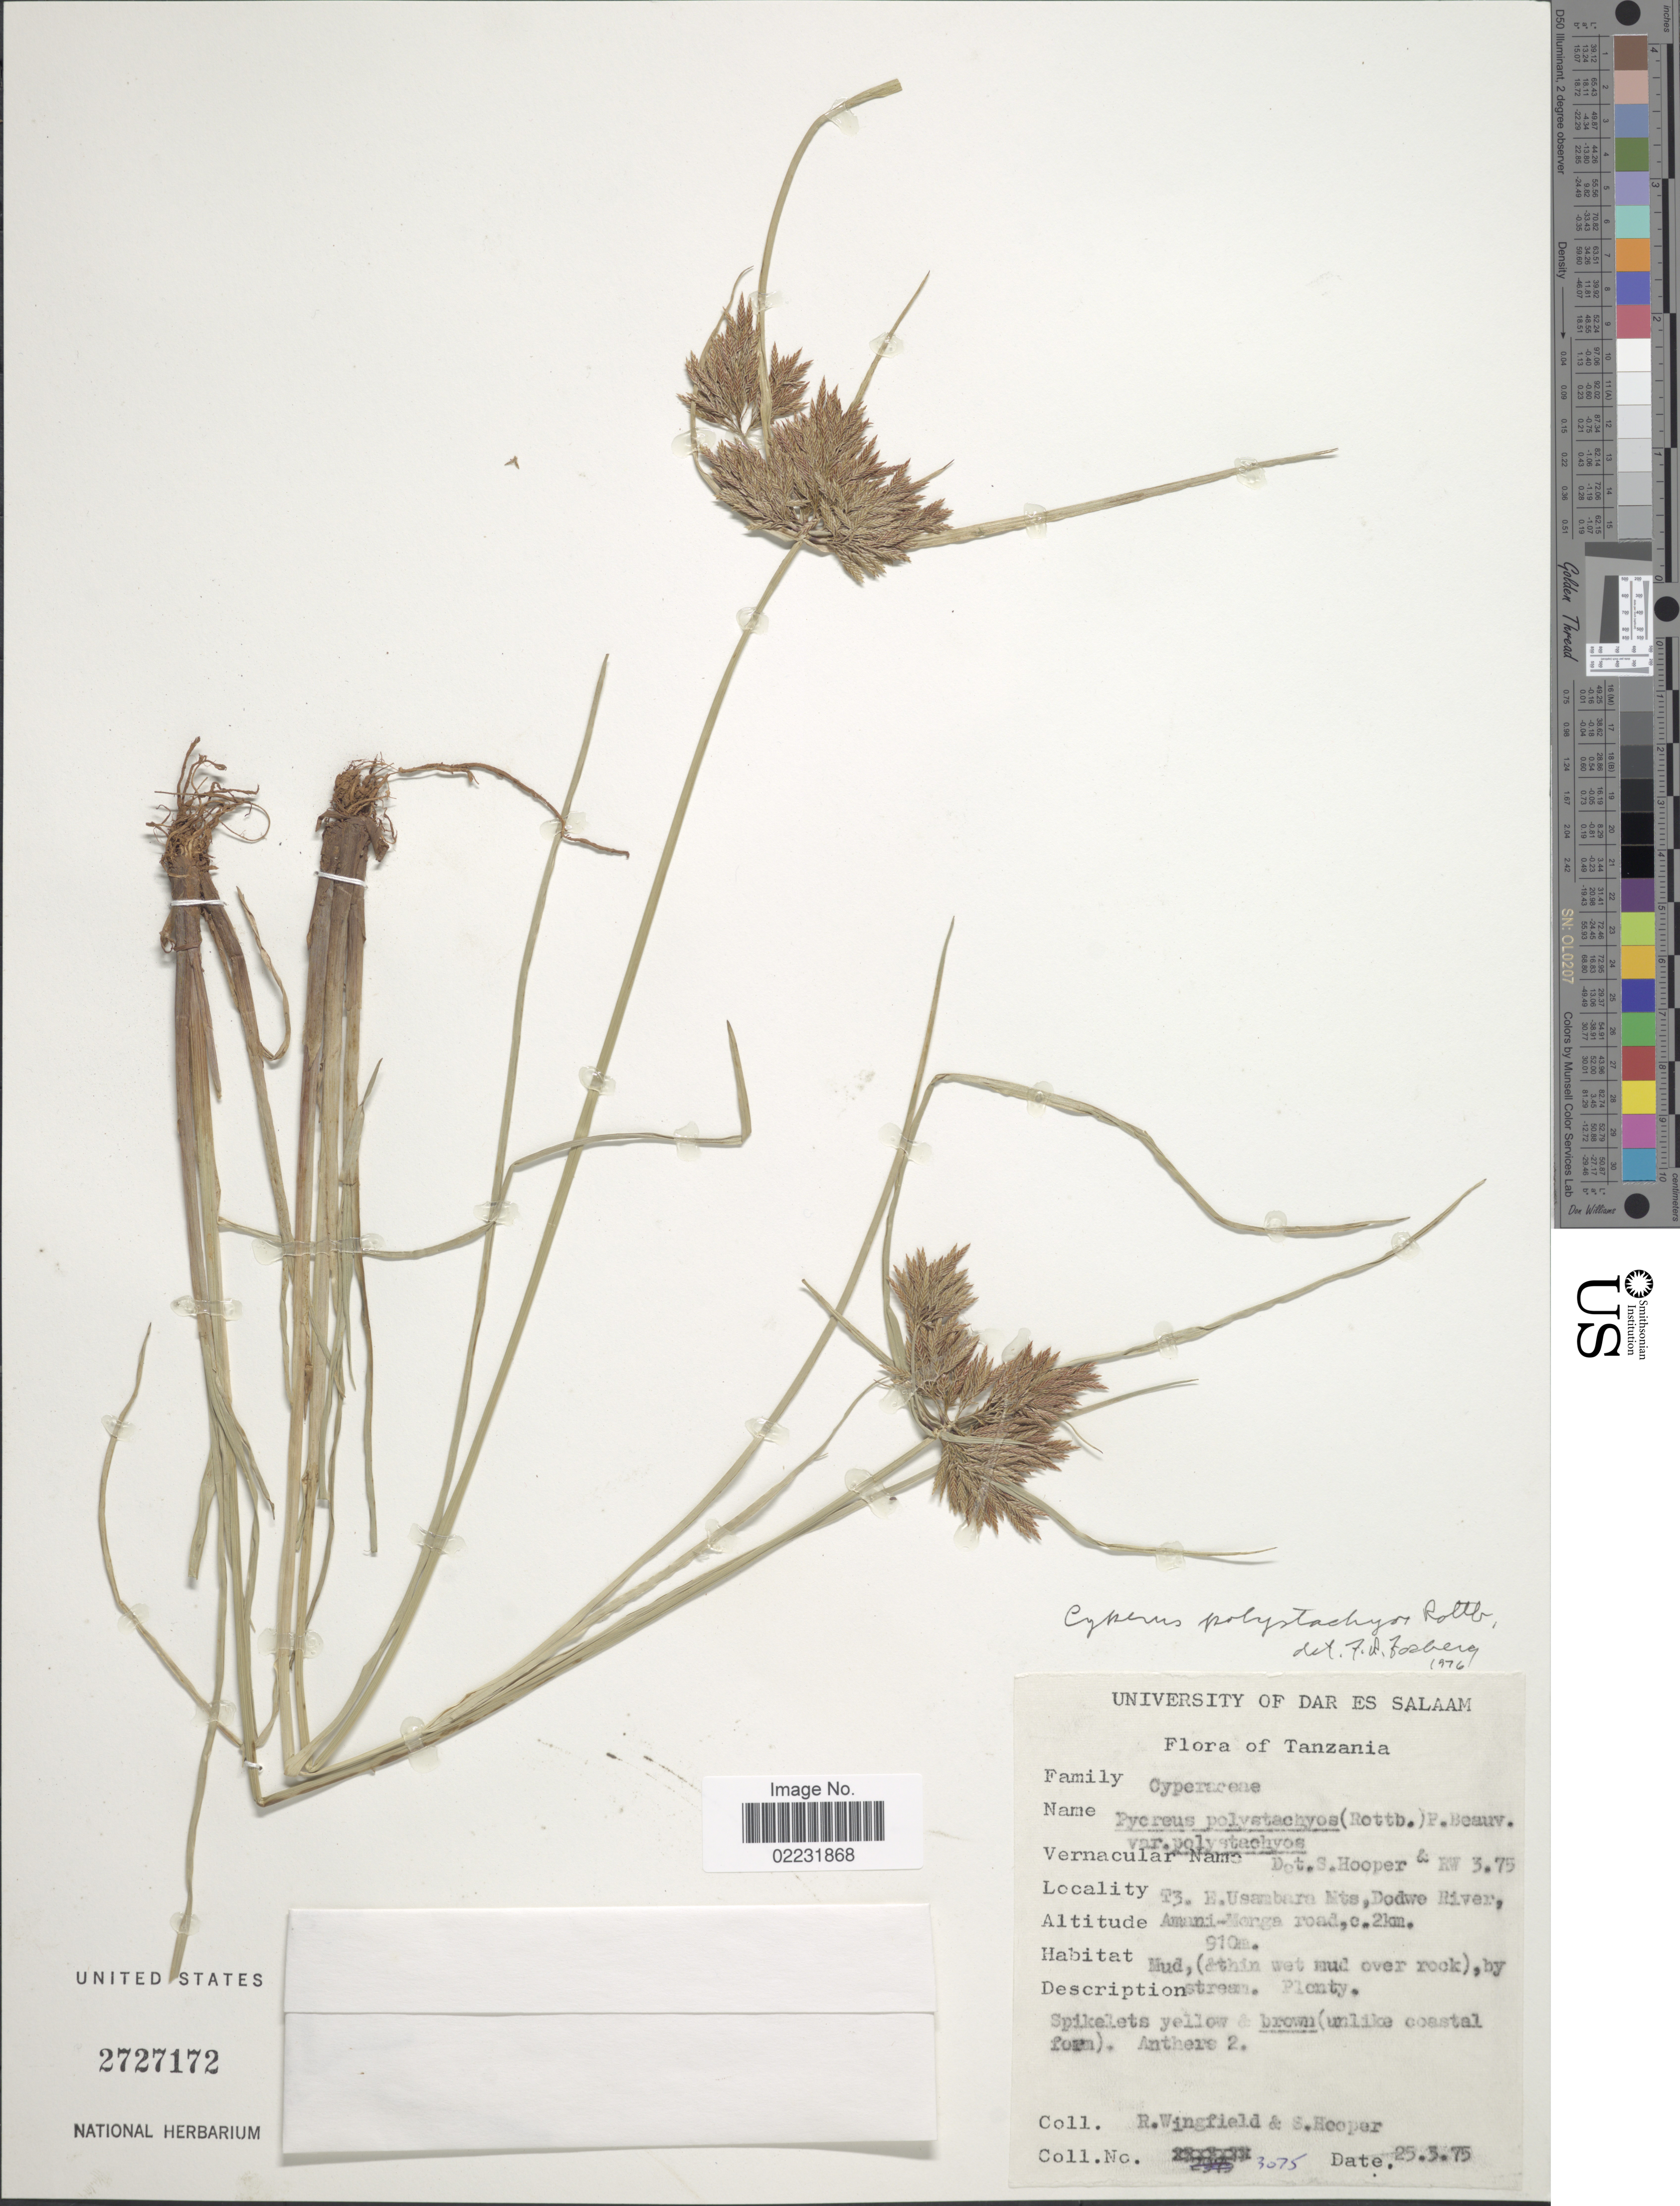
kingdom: Plantae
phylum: Tracheophyta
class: Liliopsida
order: Poales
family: Cyperaceae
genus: Cyperus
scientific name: Cyperus polystachyos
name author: Rottb.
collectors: R. Wingfield & S. S. Hooper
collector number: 3075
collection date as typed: Transcribed d/m/y: 25/3/75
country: Tanzania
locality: T3, R. Usambara Mts., Dodwe River, Amani-Merga road, 2 km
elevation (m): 910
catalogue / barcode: US 2727172